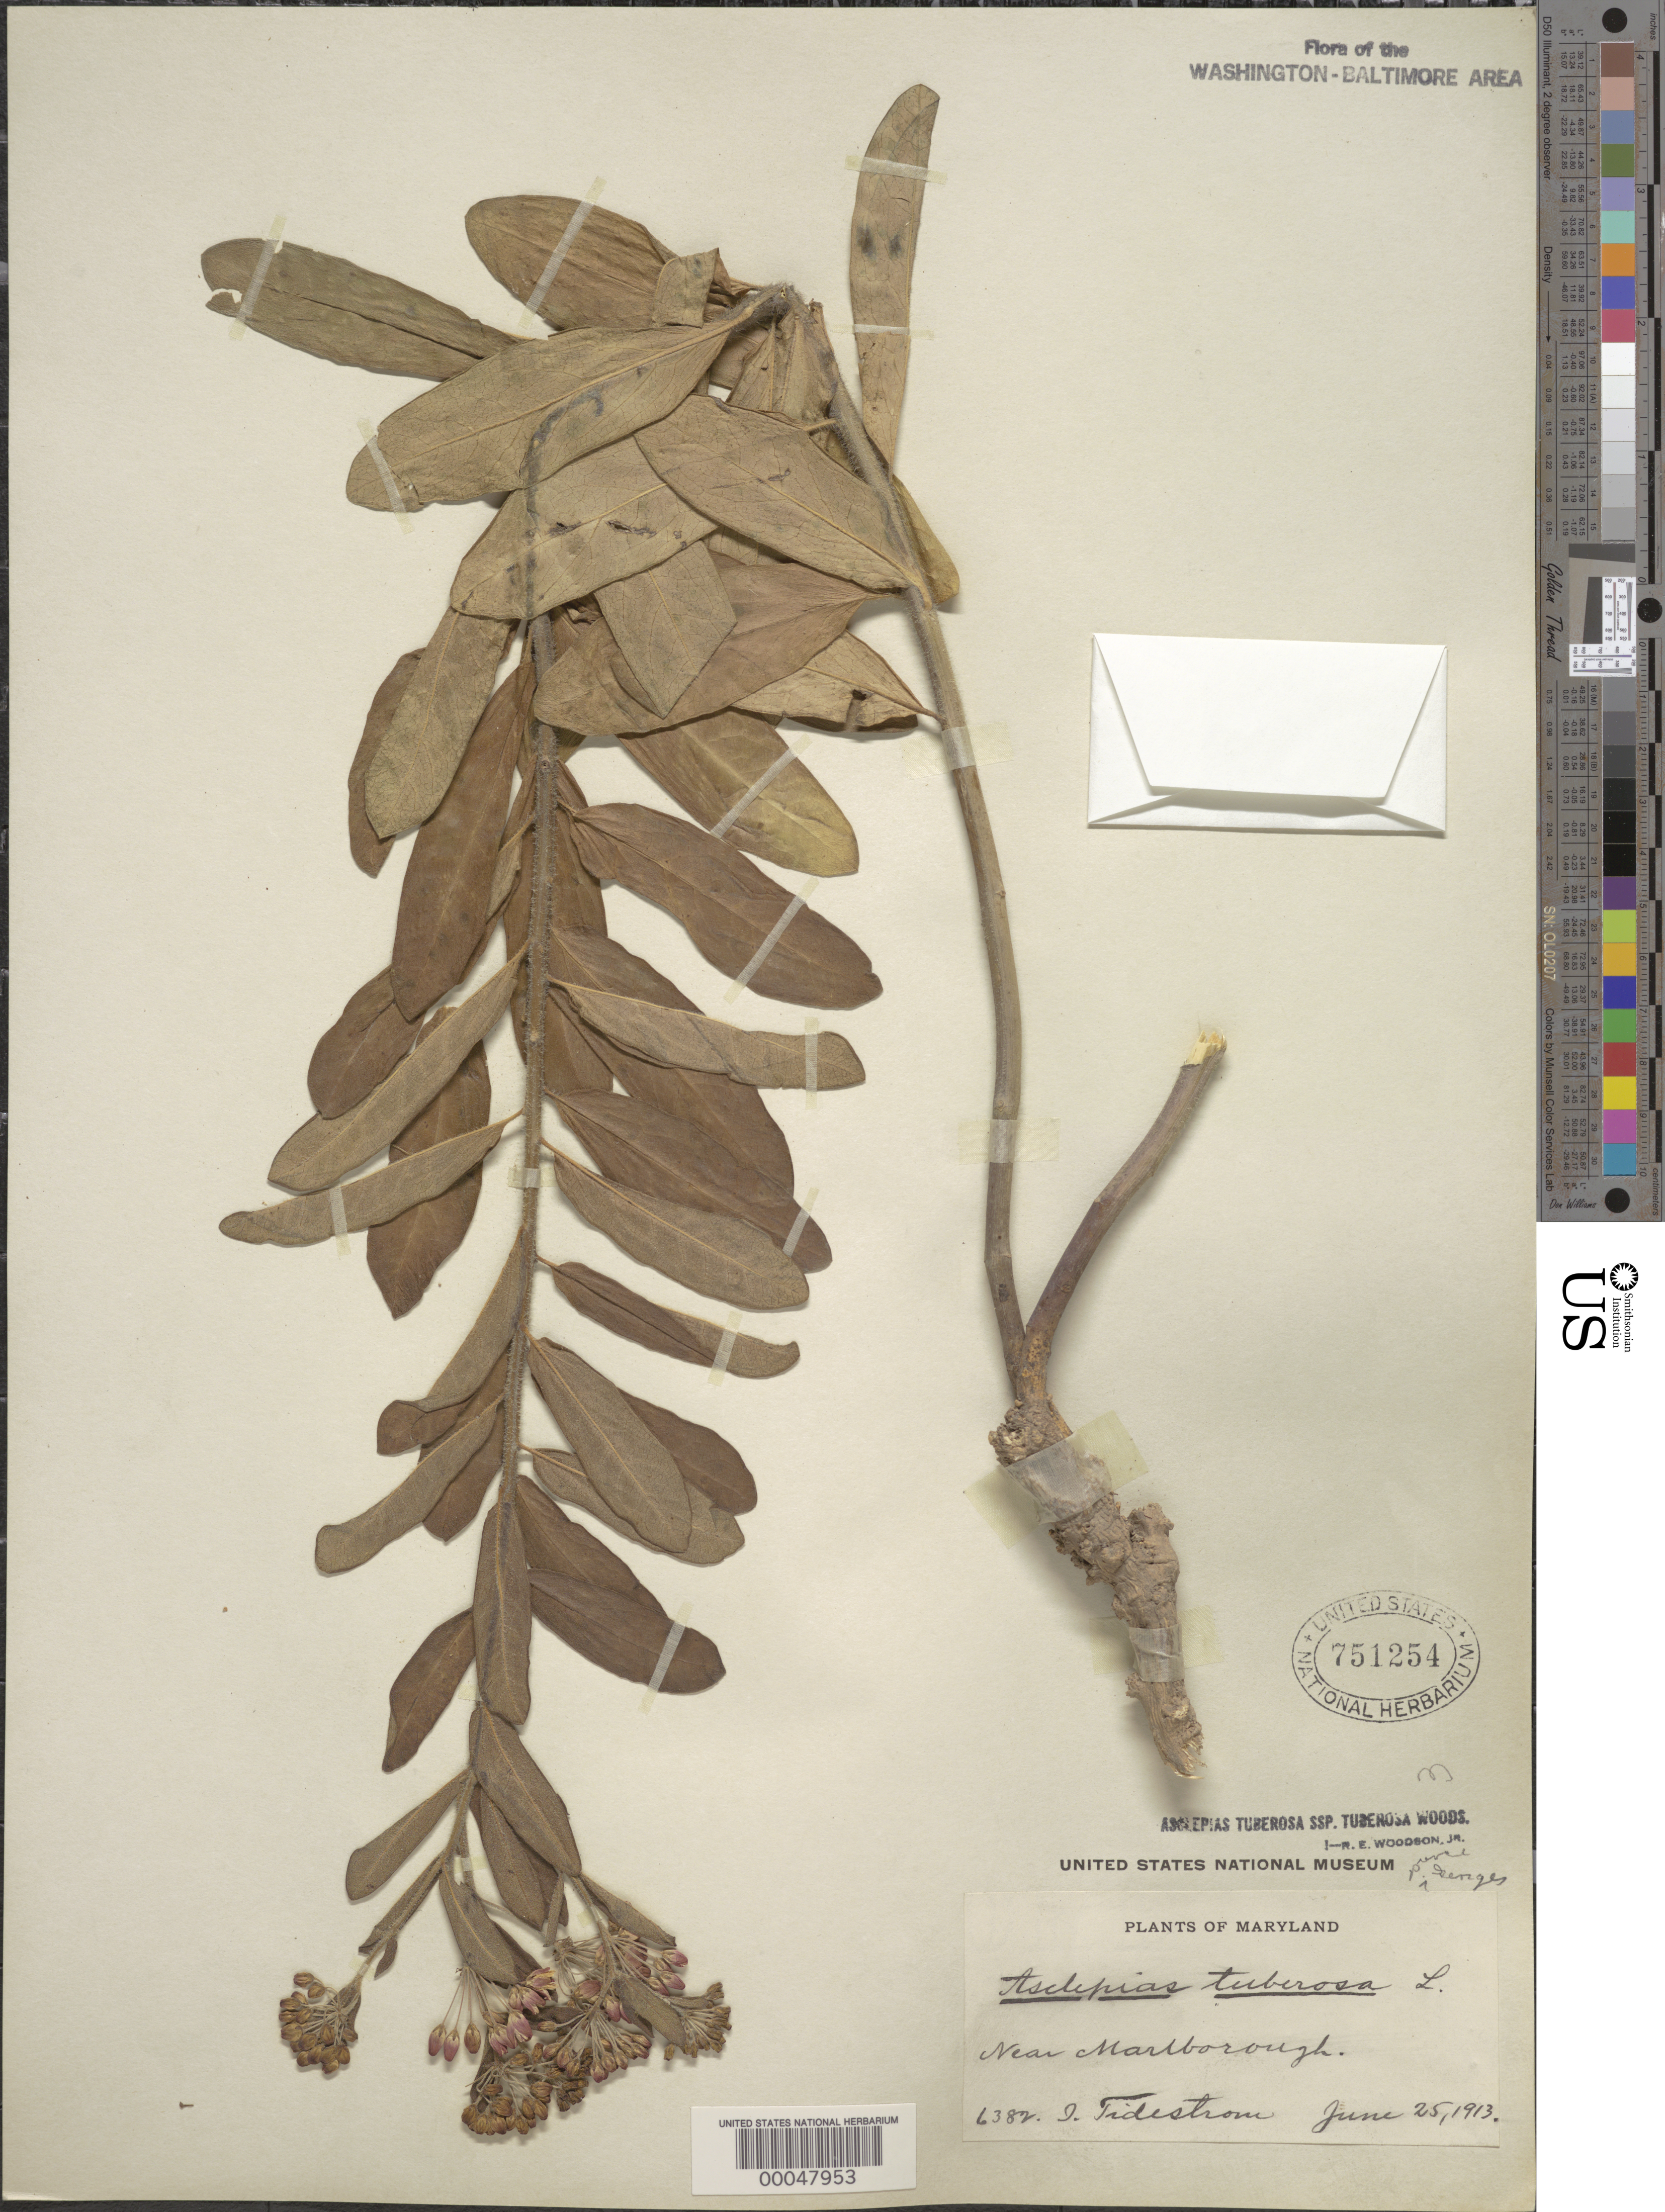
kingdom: Plantae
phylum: Tracheophyta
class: Magnoliopsida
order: Gentianales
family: Apocynaceae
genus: Asclepias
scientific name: Asclepias tuberosa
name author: L.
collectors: I. F. Tidestrom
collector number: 6382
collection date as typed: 25 Jun 1913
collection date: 1913-06-25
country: United States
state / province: Maryland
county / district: Prince George's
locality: Near Marlborough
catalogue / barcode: US 751254